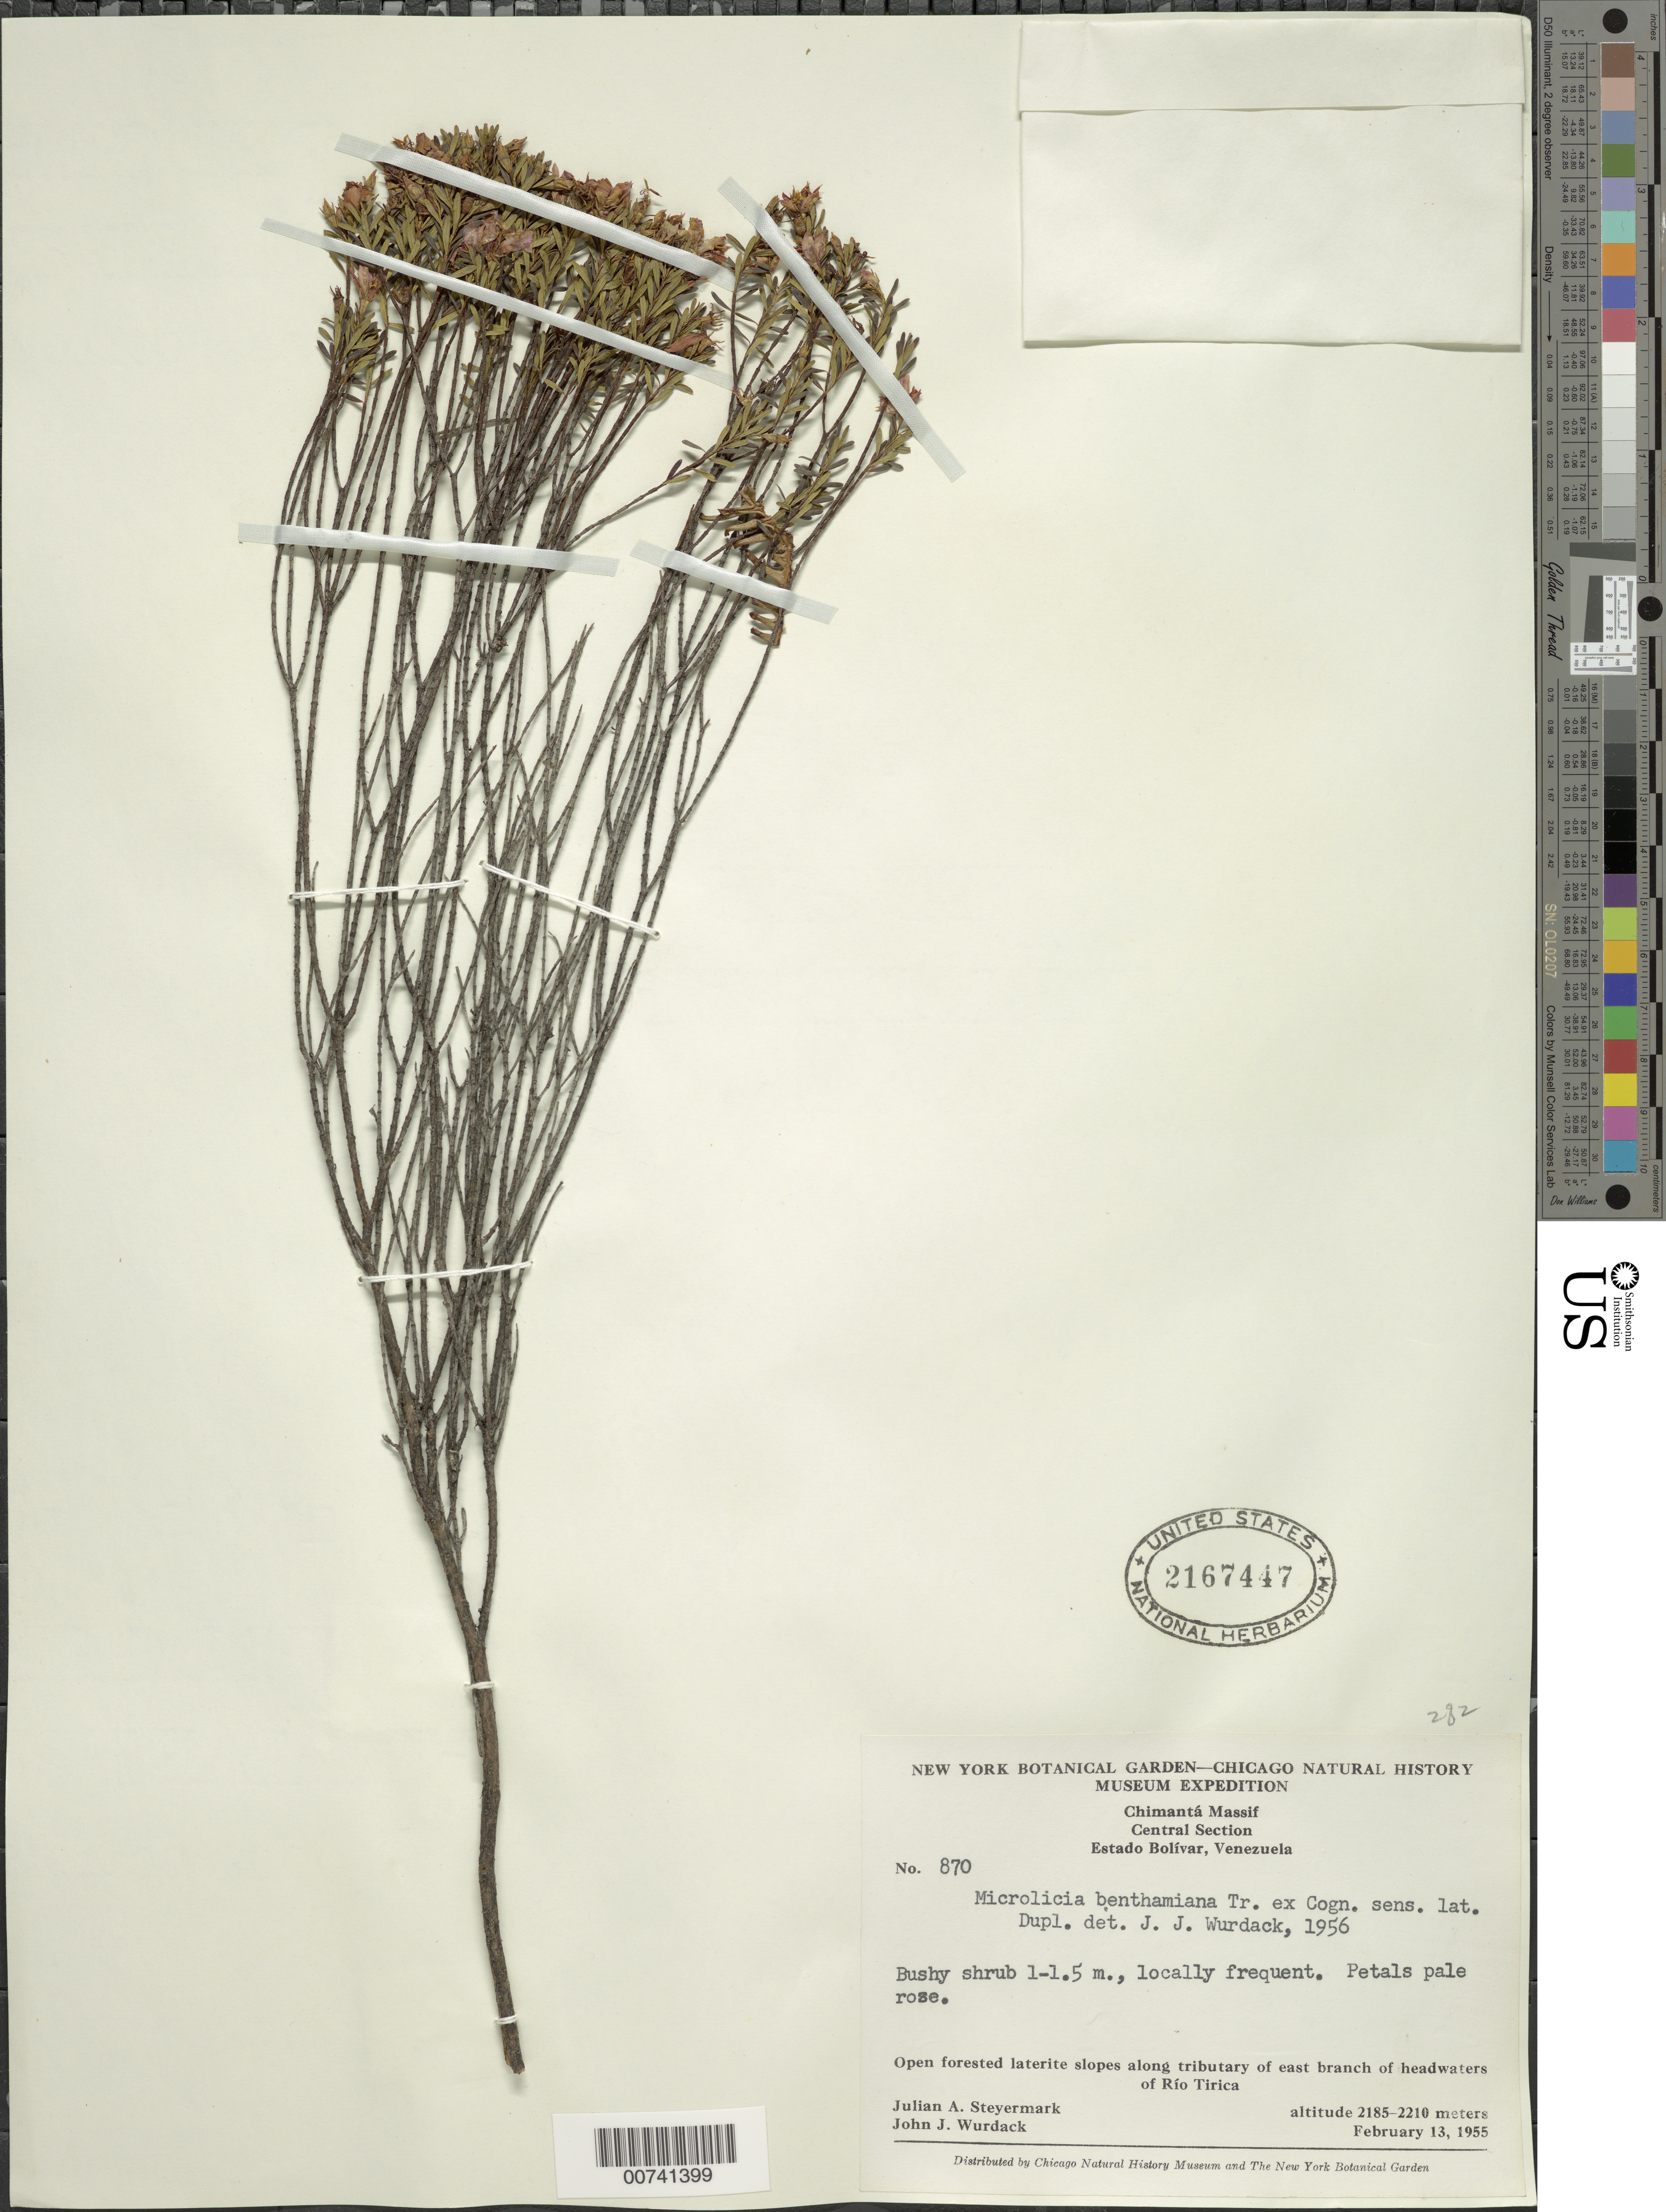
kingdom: Plantae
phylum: Tracheophyta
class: Magnoliopsida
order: Myrtales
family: Melastomataceae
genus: Microlicia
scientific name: Microlicia benthamiana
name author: Triana ex Cogn.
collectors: J. Steyermark & J. J. Wurdack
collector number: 870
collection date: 1955-02-13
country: Venezuela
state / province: Bolivar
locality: Chimantá Massif, Central Section, Estado Bolívar, Open forested laterite slopes along tributary of east branch of headwaters of Río Tirica.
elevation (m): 2185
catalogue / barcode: US 2167447